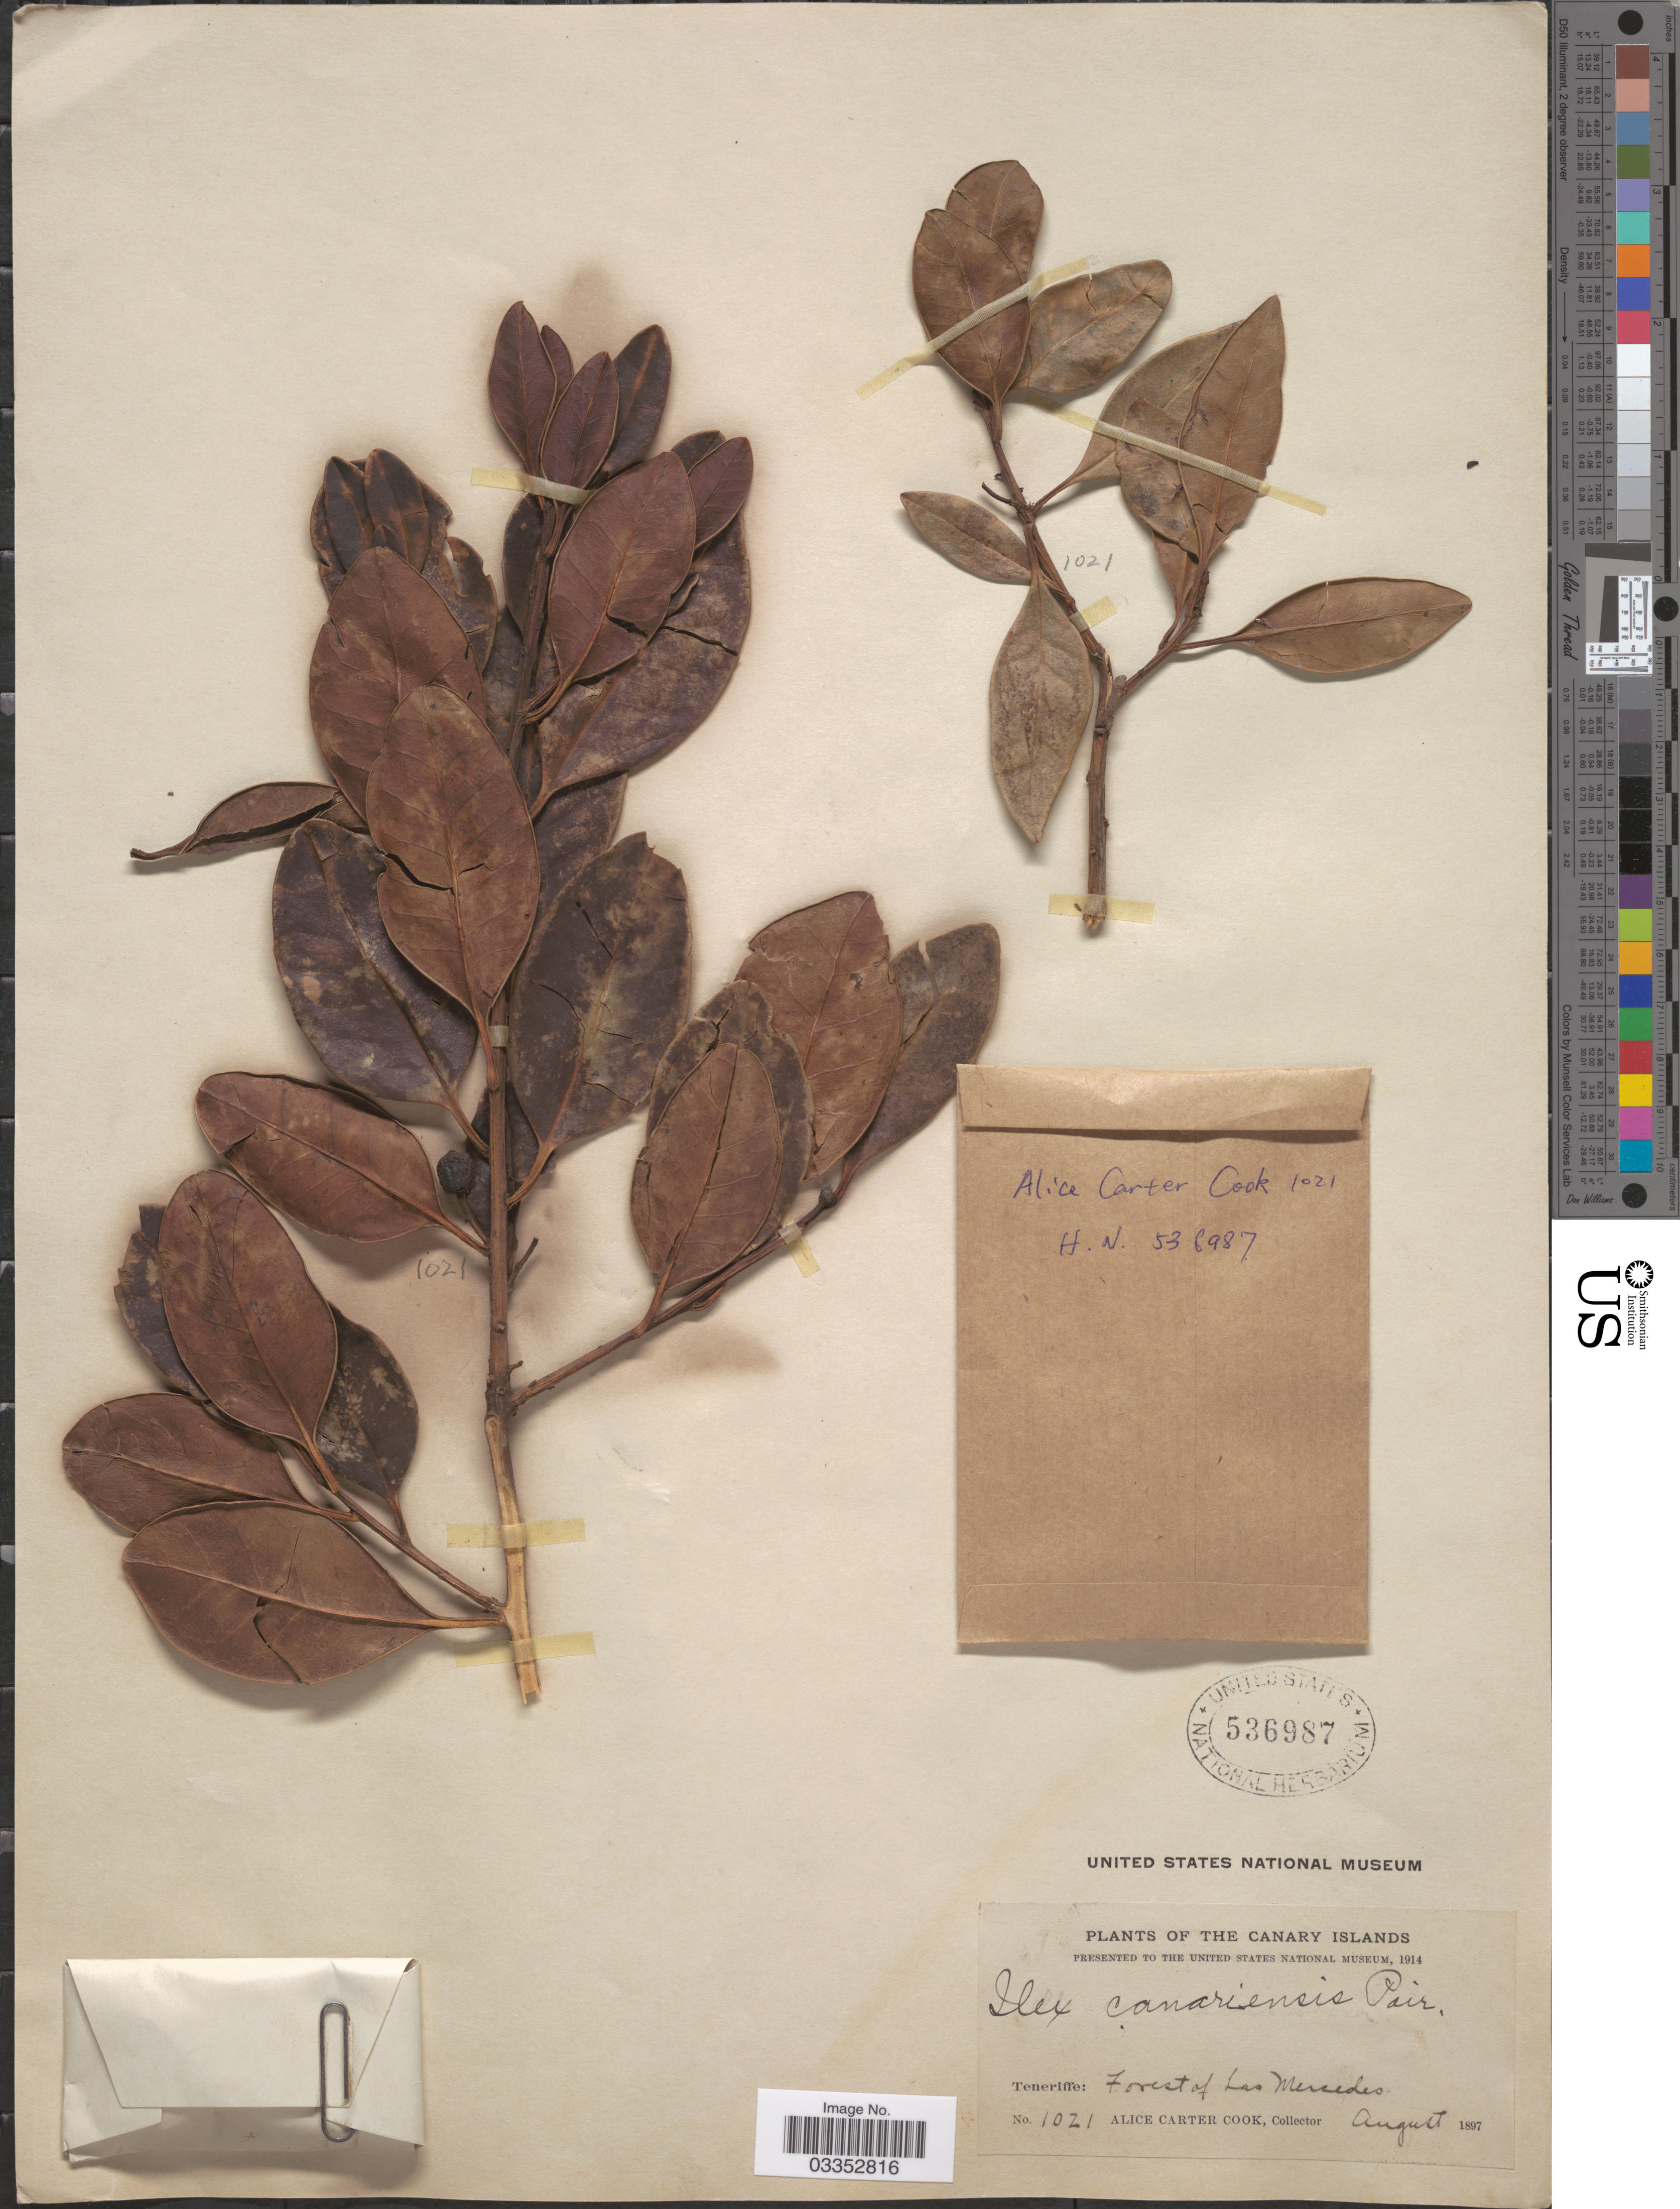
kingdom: Plantae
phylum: Tracheophyta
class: Magnoliopsida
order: Aquifoliales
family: Aquifoliaceae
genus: Ilex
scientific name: Ilex canariensis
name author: Poir.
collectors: Alice C. Cook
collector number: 1021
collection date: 1897-08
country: Spain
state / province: Canarias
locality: The Canary Islands, Teneriffe: Forest of Las Mercedes.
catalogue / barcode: US 536987